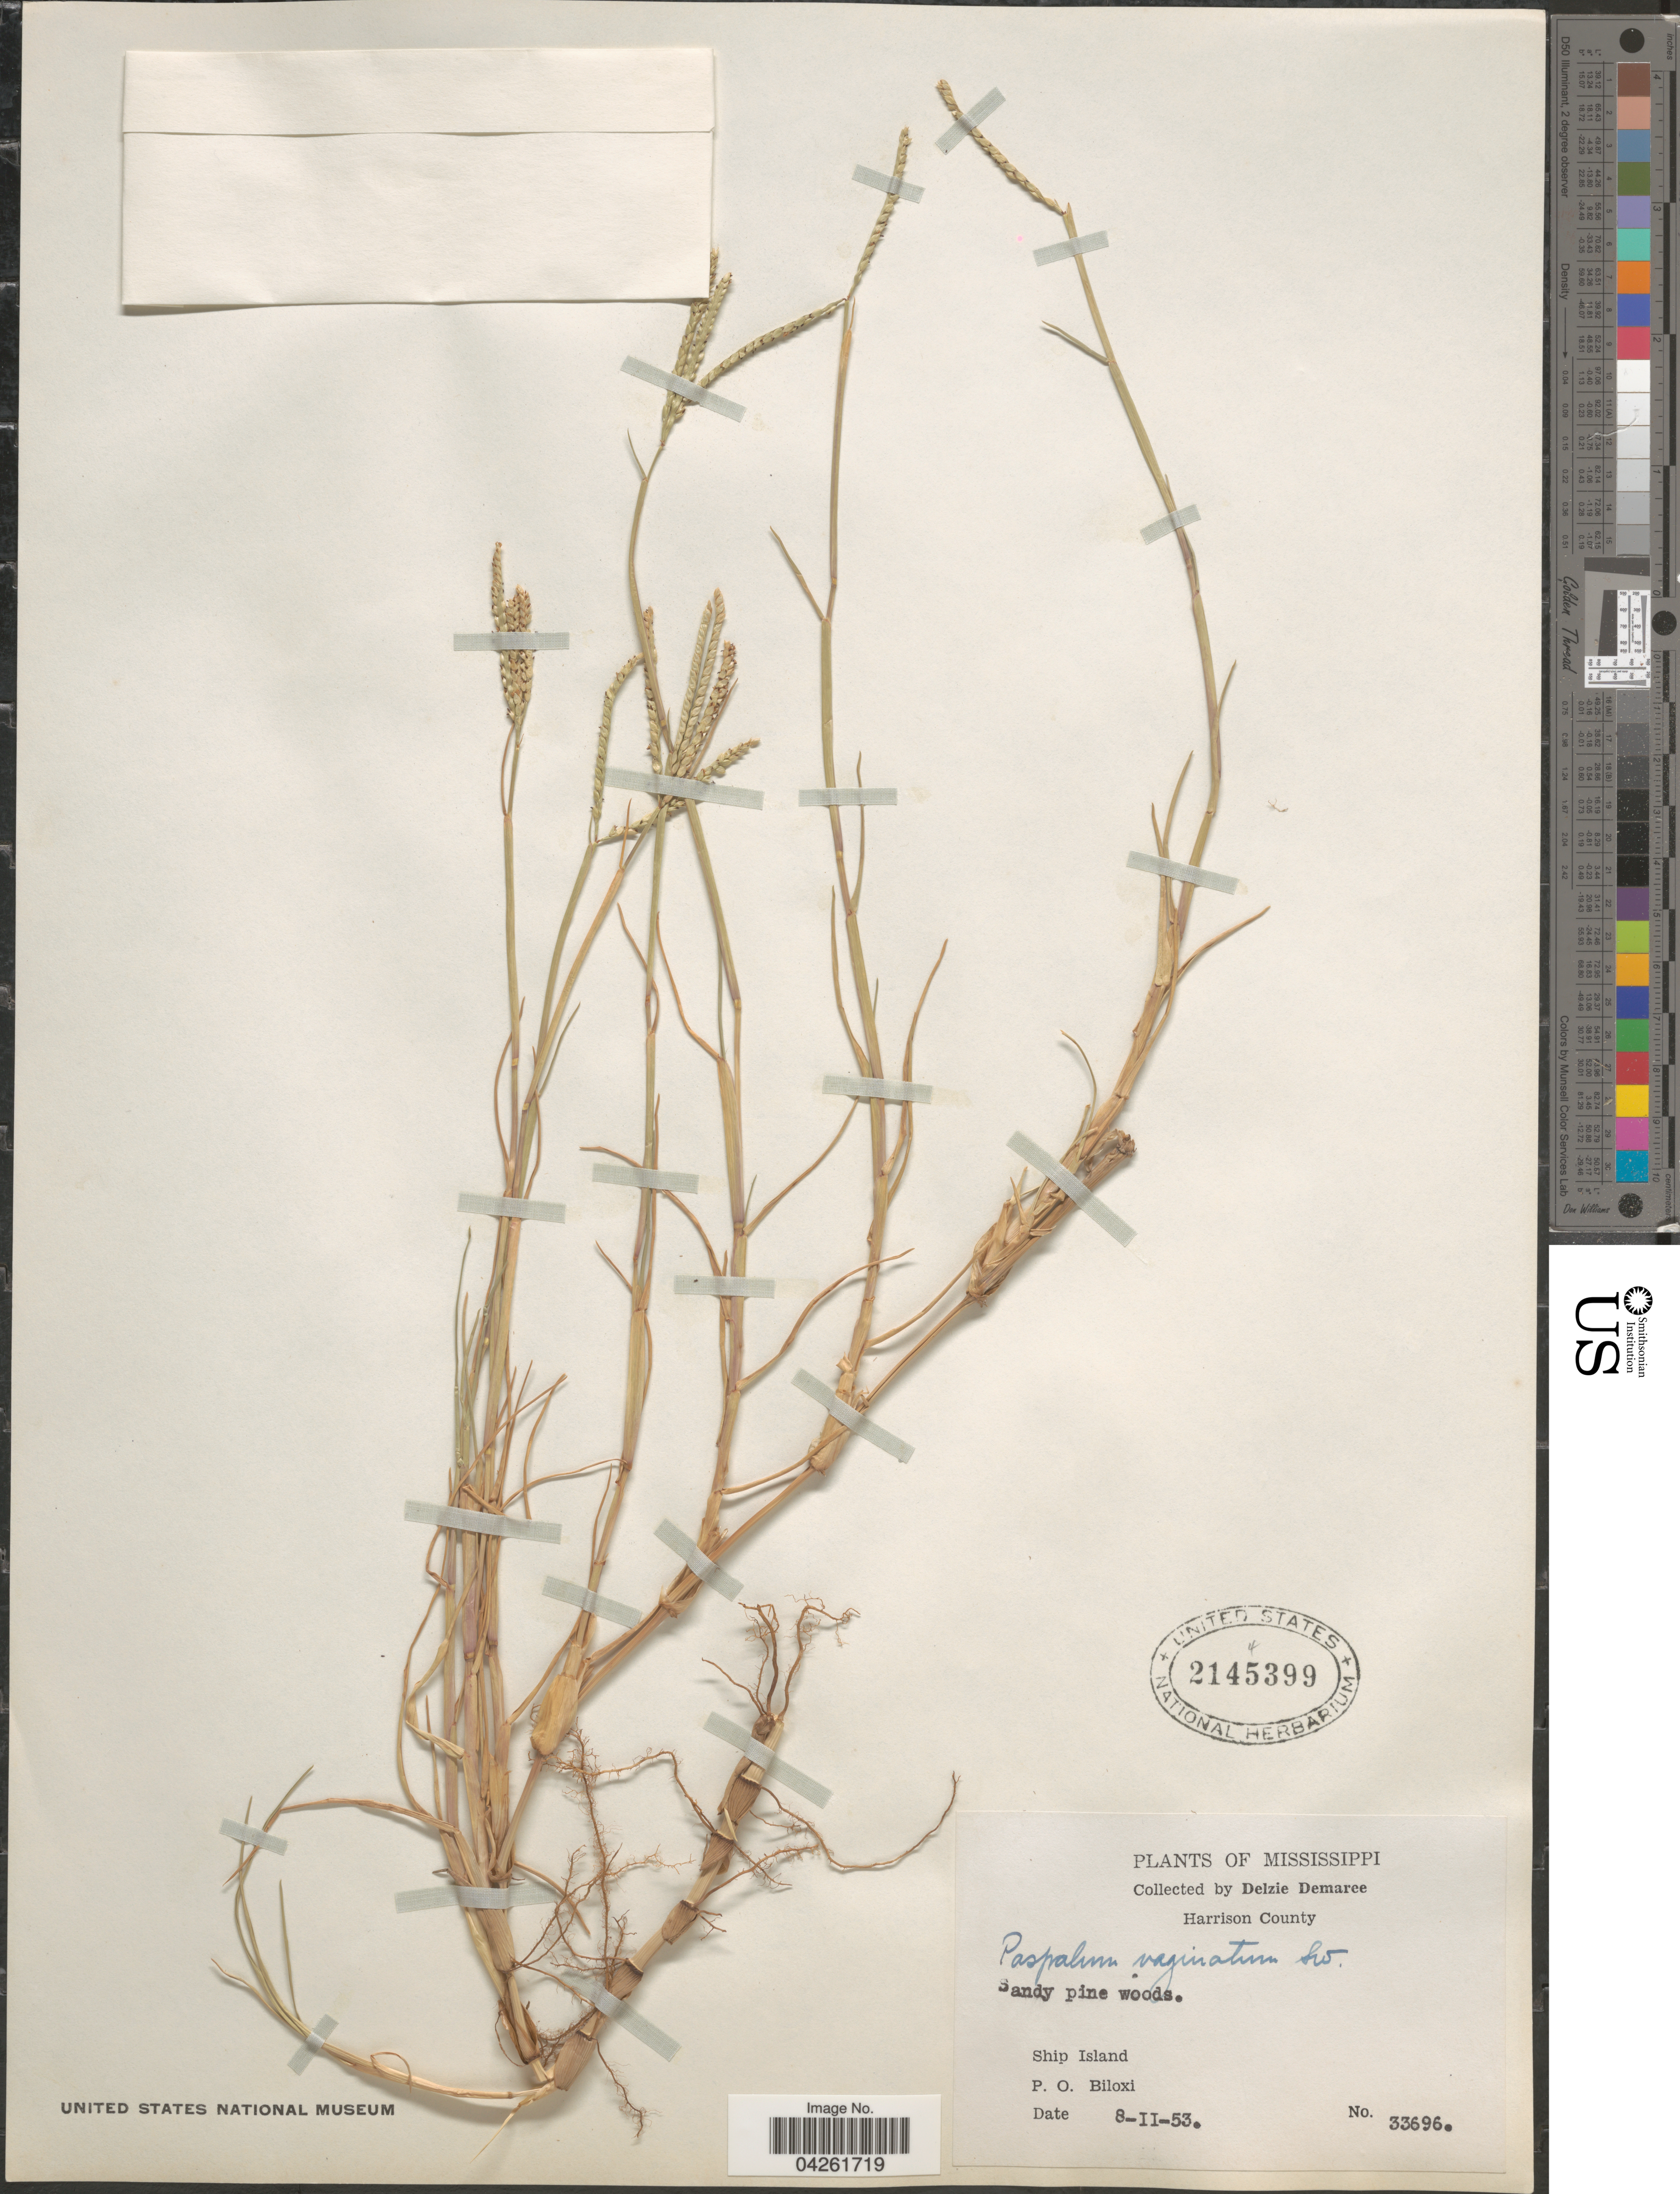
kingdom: Plantae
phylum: Tracheophyta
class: Liliopsida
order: Poales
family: Poaceae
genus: Paspalum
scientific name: Paspalum distichum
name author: L.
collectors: D. Demaree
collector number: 33696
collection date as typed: Transcribed d/m/y: 8/2/53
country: United States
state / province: Mississippi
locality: Harrison County. Ship Island. P. O. Biloxi.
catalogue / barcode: US 2145399